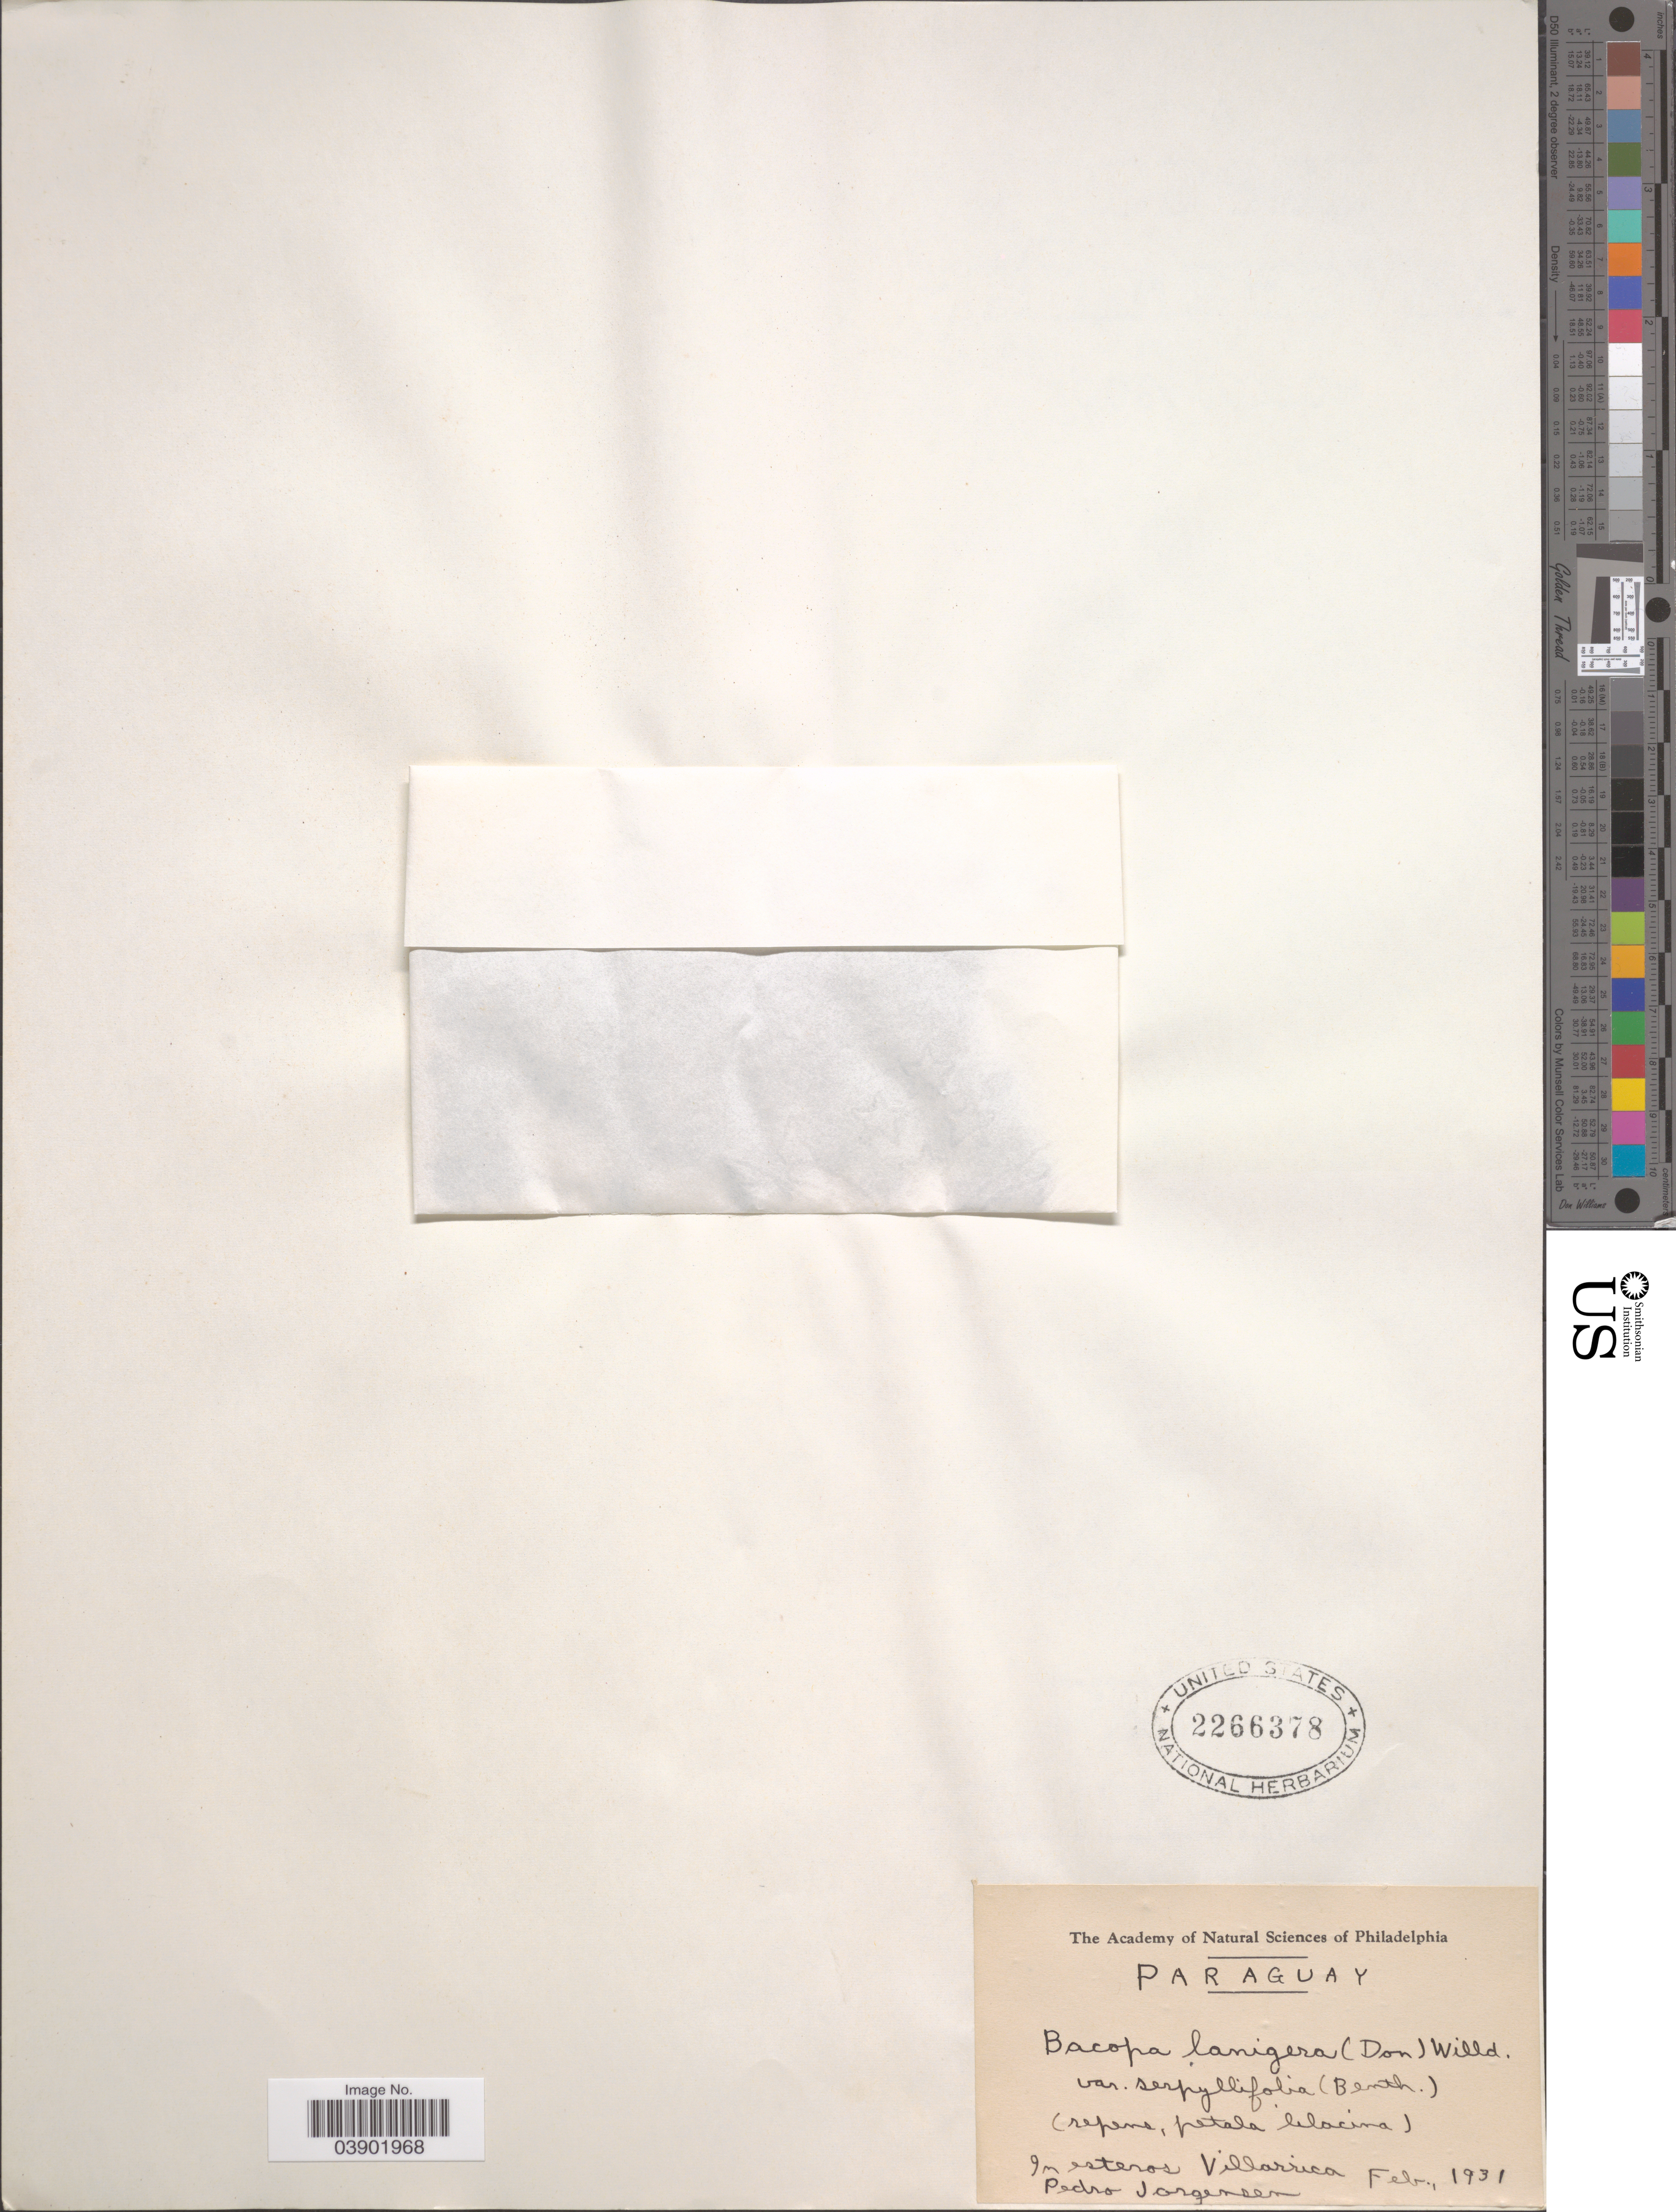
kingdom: Plantae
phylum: Tracheophyta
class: Magnoliopsida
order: Lamiales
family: Plantaginaceae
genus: Bacopa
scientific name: Bacopa lanigera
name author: (Cham. & Schltdl.) Wettst.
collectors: P. Jörgensen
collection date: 1931-02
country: Paraguay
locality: In estero Villarrica.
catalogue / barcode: US 2266378